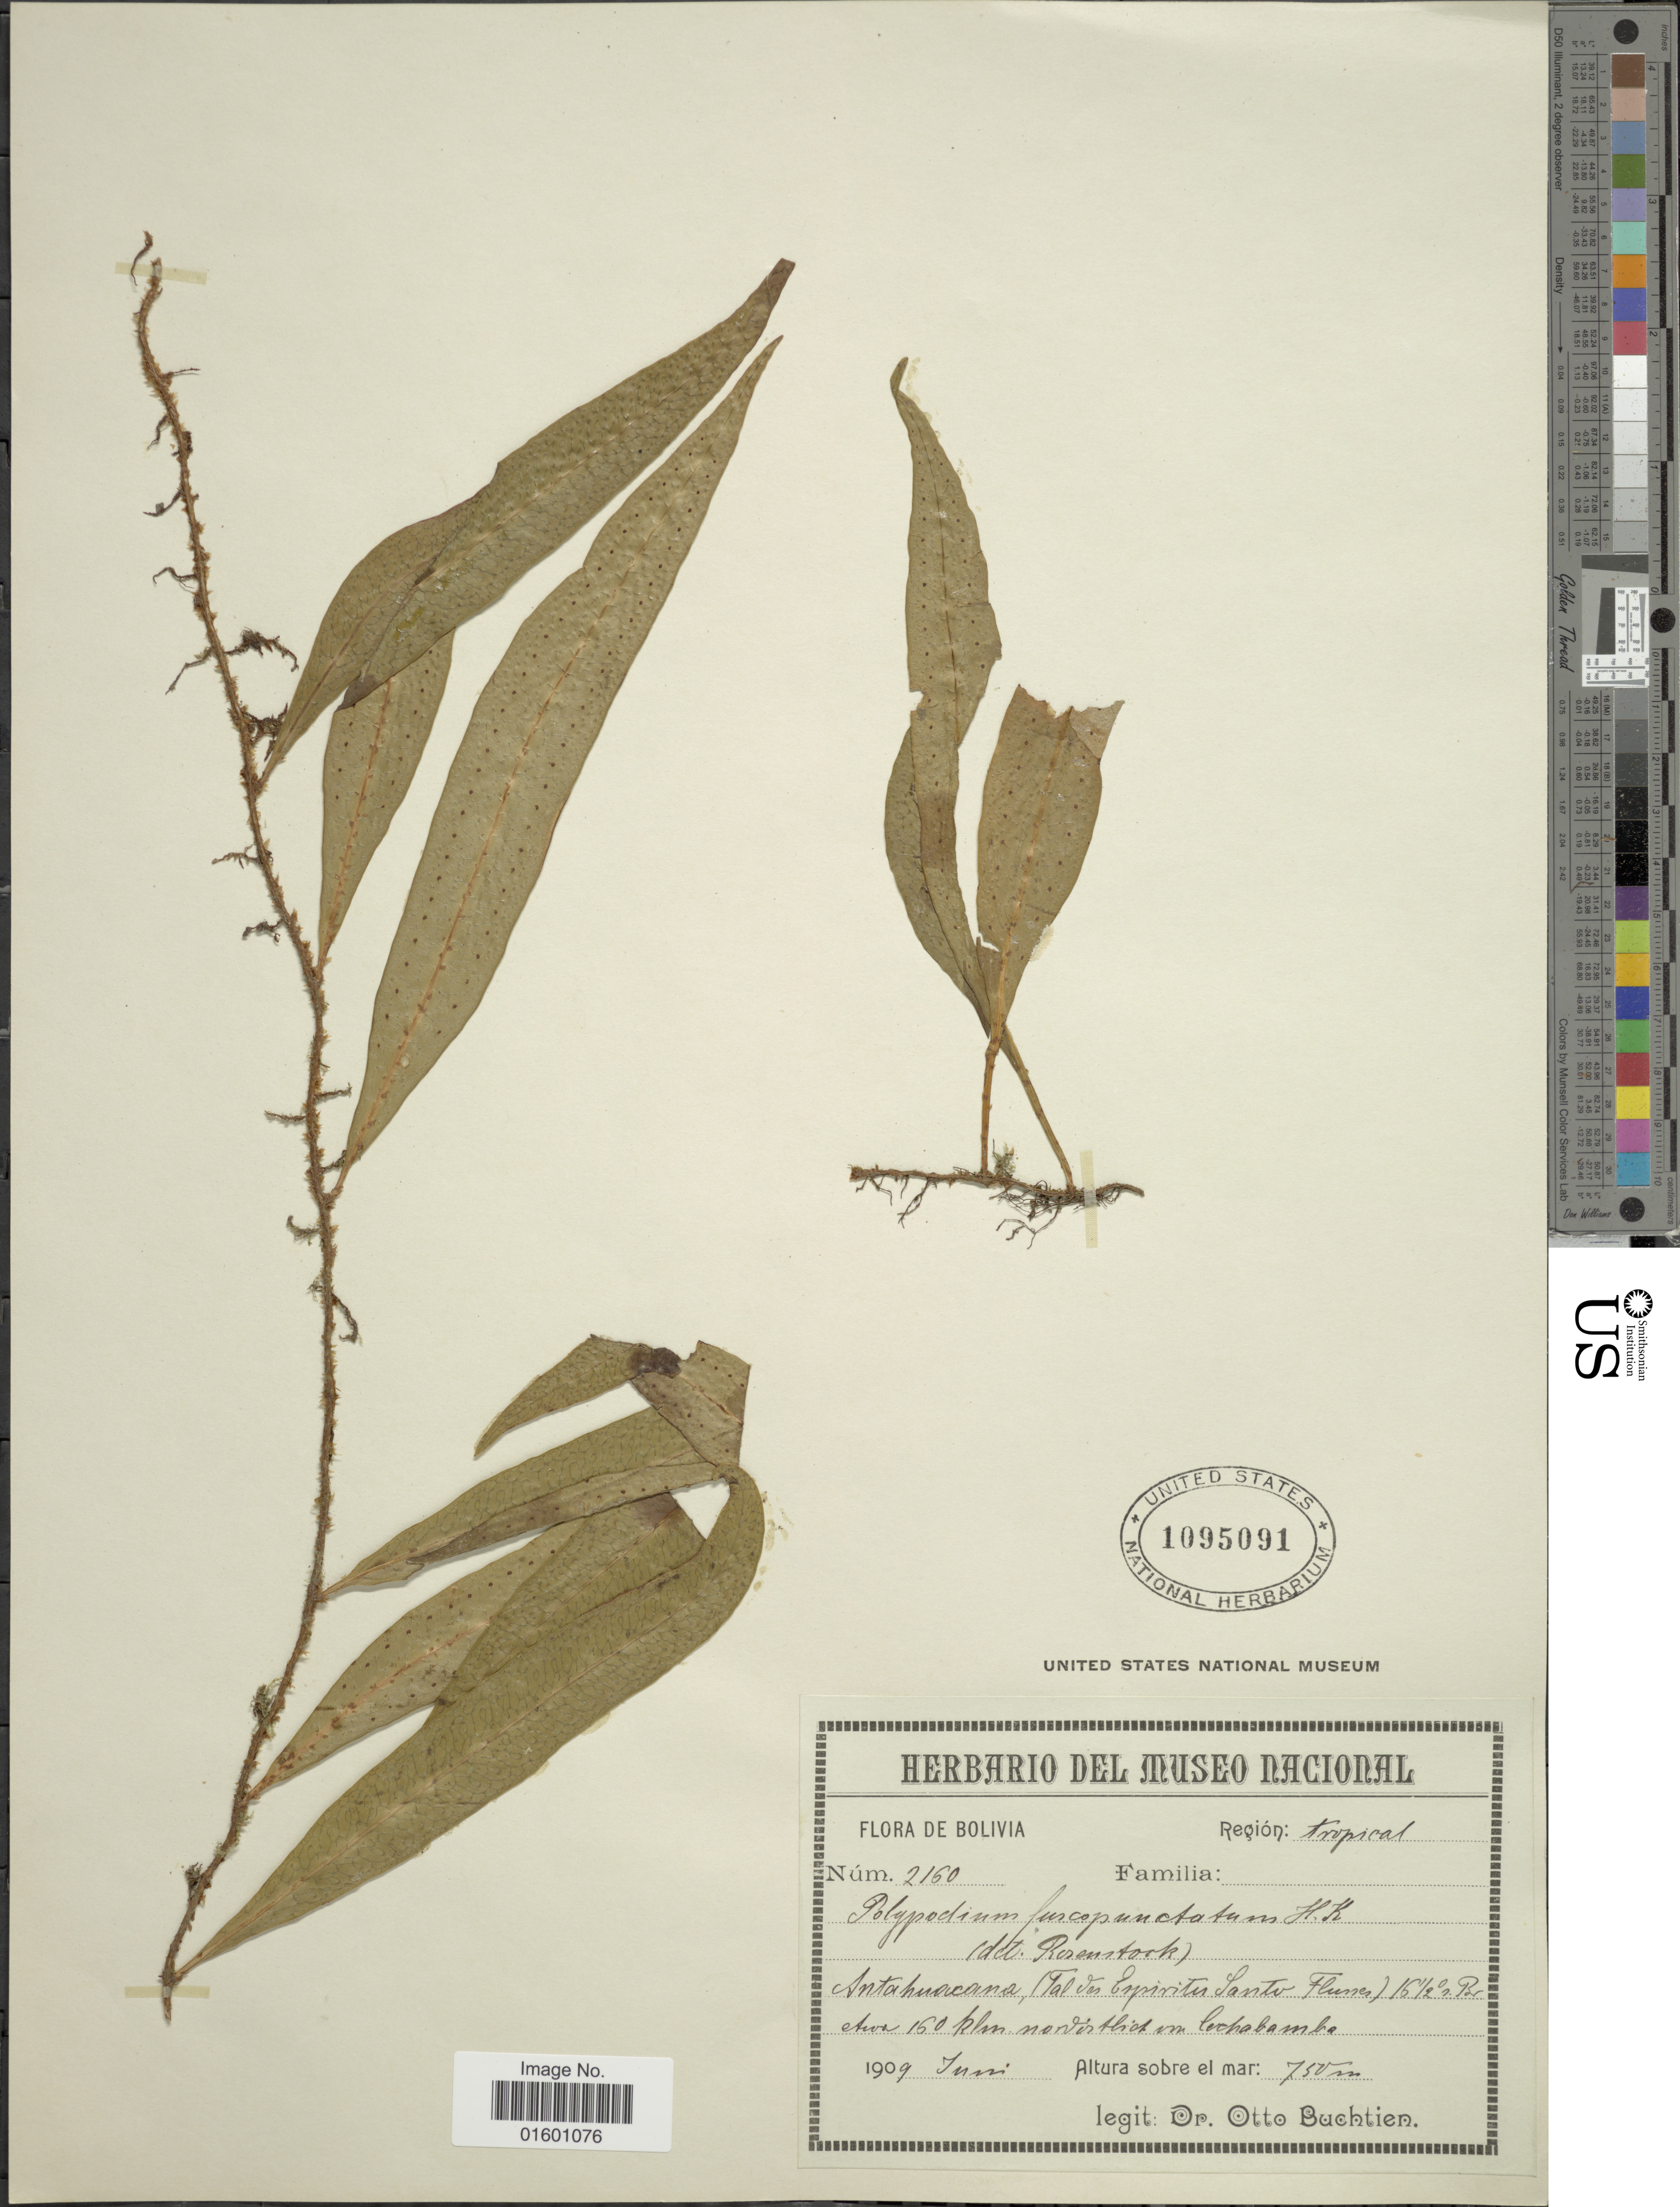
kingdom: Plantae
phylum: Tracheophyta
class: Polypodiopsida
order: Polypodiales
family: Polypodiaceae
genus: Microgramma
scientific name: Microgramma dictyophylla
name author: (Kunze ex Mett.) de la Sota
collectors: O. Buchtien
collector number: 2150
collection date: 1909-06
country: Bolivia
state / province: Cochabamba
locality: Antahuacana, (Valle of Espiritu Santo River) 150 km. N from Cochabamba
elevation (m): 750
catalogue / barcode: US 1095091